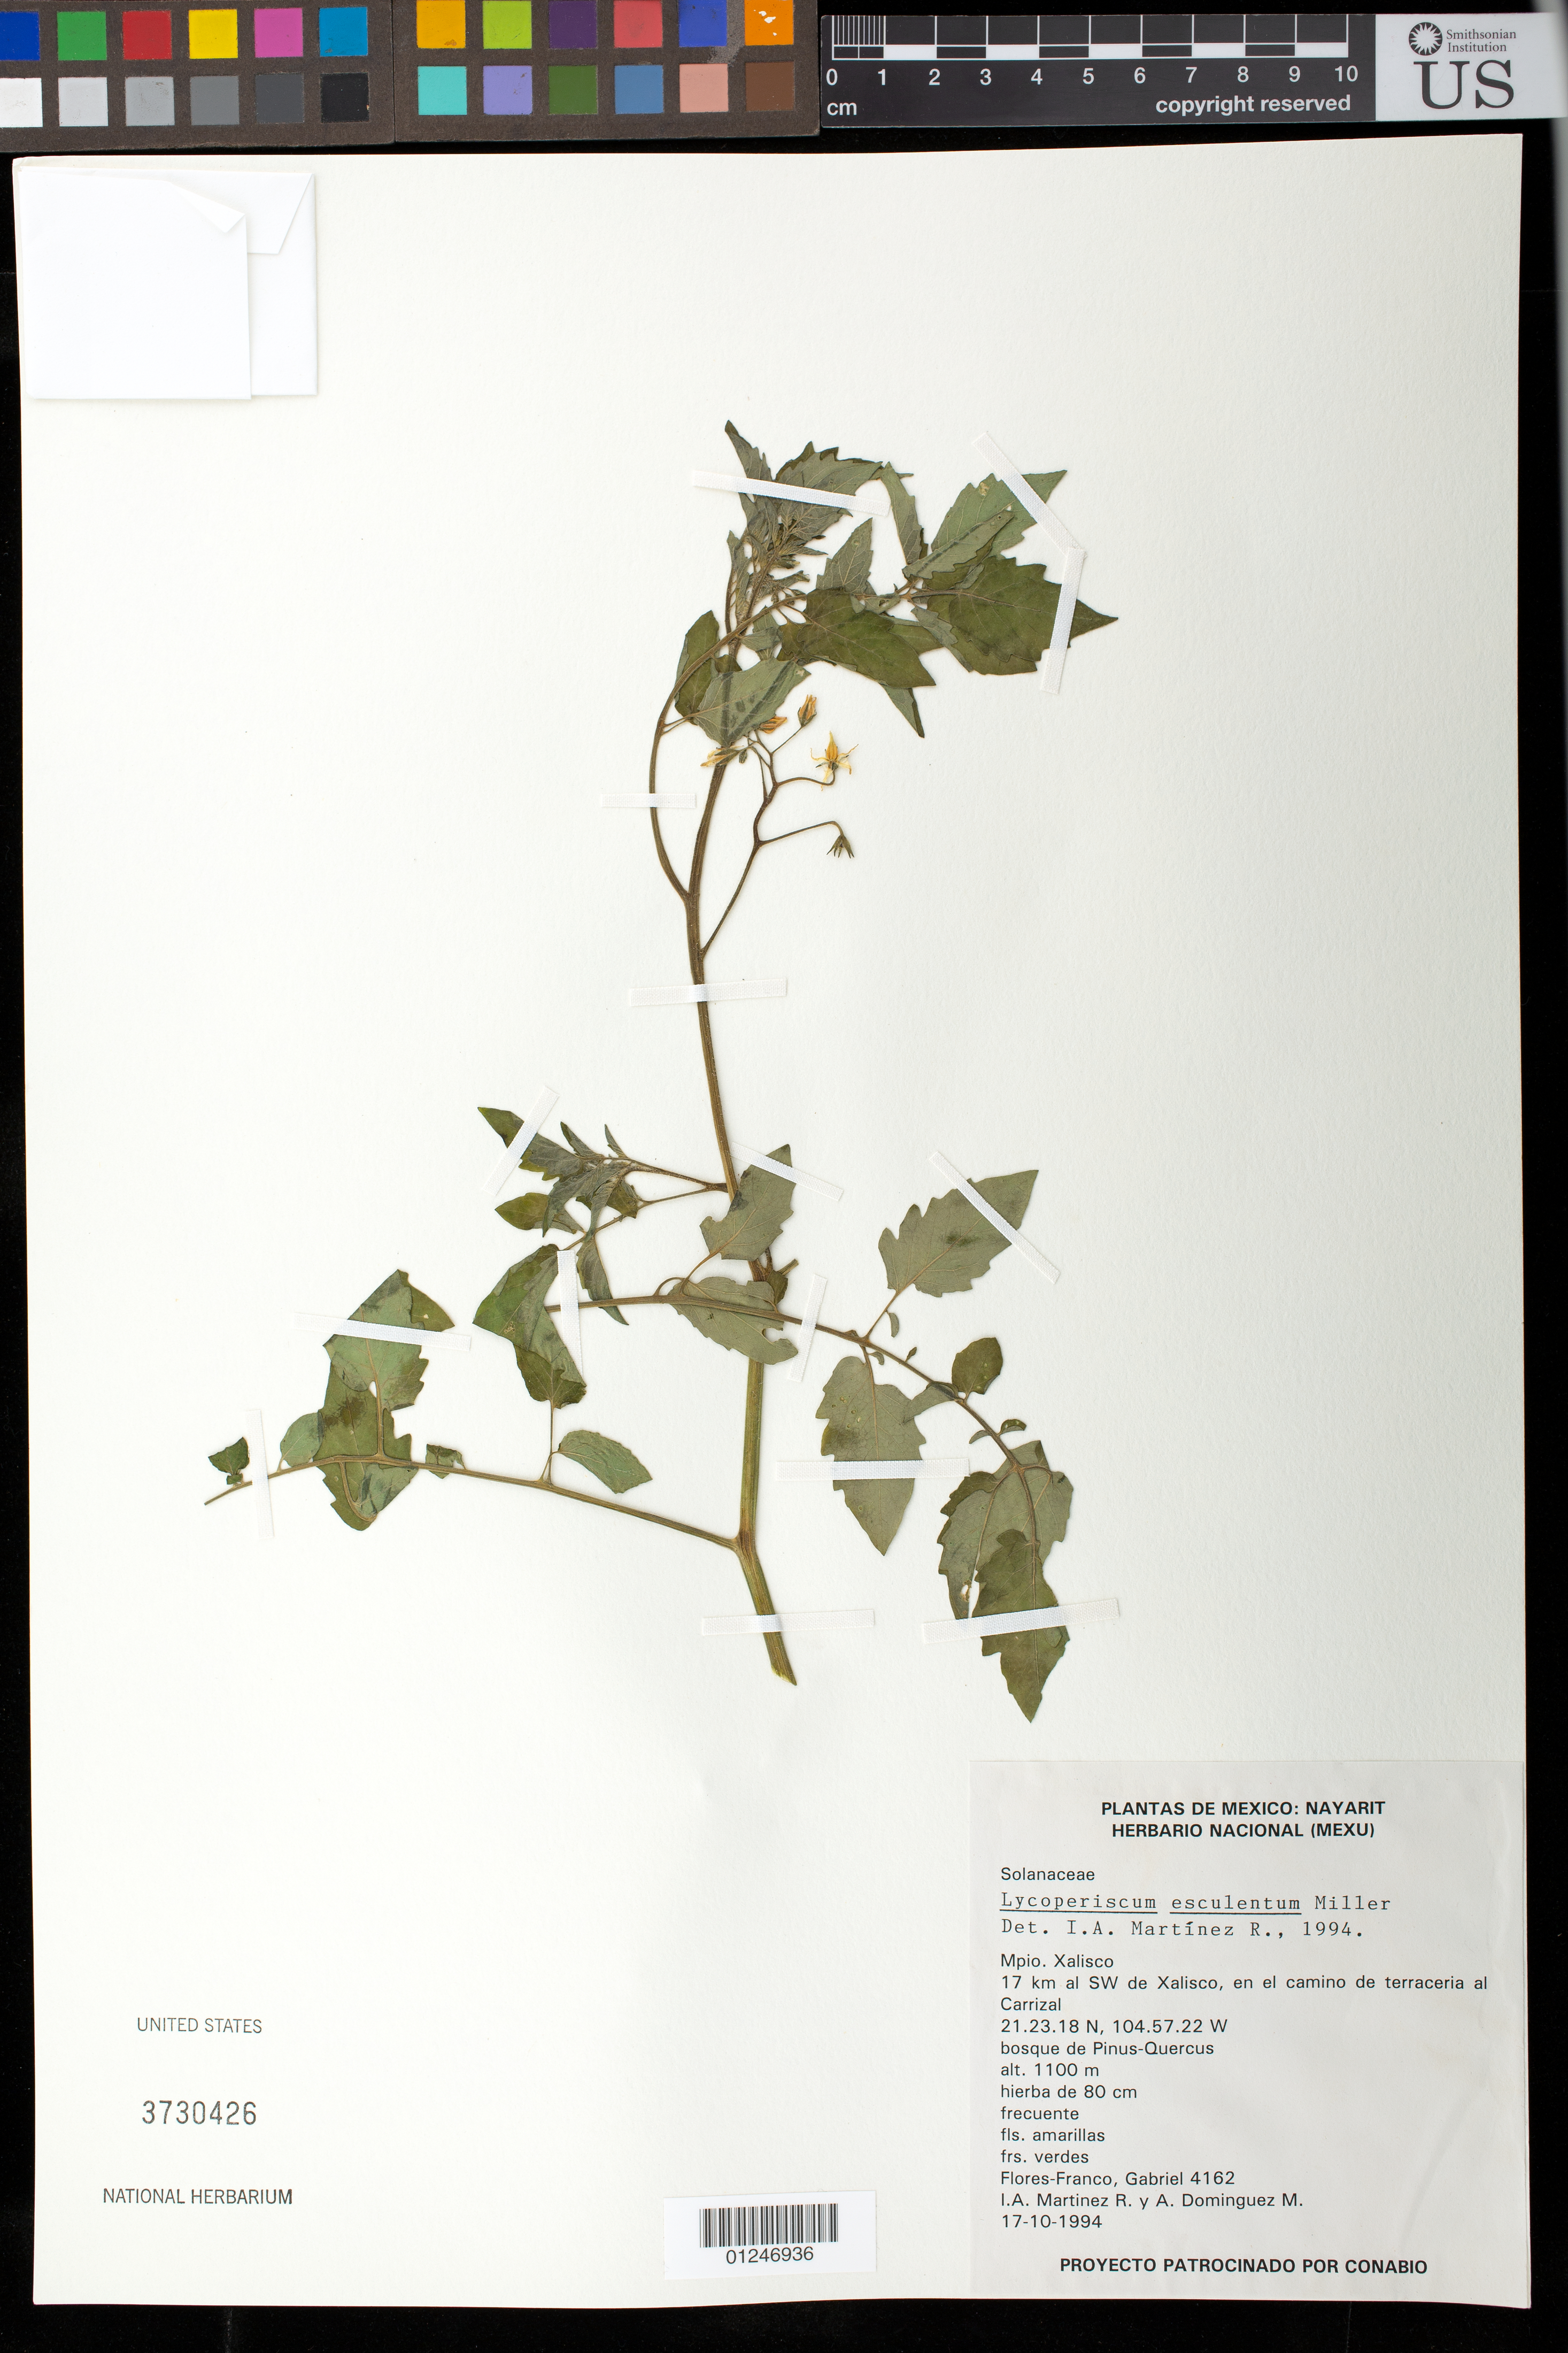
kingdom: Plantae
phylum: Tracheophyta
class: Magnoliopsida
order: Solanales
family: Solanaceae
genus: Lycopersicon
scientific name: Lycopersicon esculentum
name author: Mill.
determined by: Martinez R., I. A.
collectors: G. Flores F., I. A. Martinez R. & A. Dominguez M.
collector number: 4162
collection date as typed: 17 Oct 1994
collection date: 1994-10-17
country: Mexico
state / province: Nayarit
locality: Mpio. Xalisco, 17 km al SW de Xalisco, en el camino de terraceria al Carrizal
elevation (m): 1100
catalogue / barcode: US 3730426